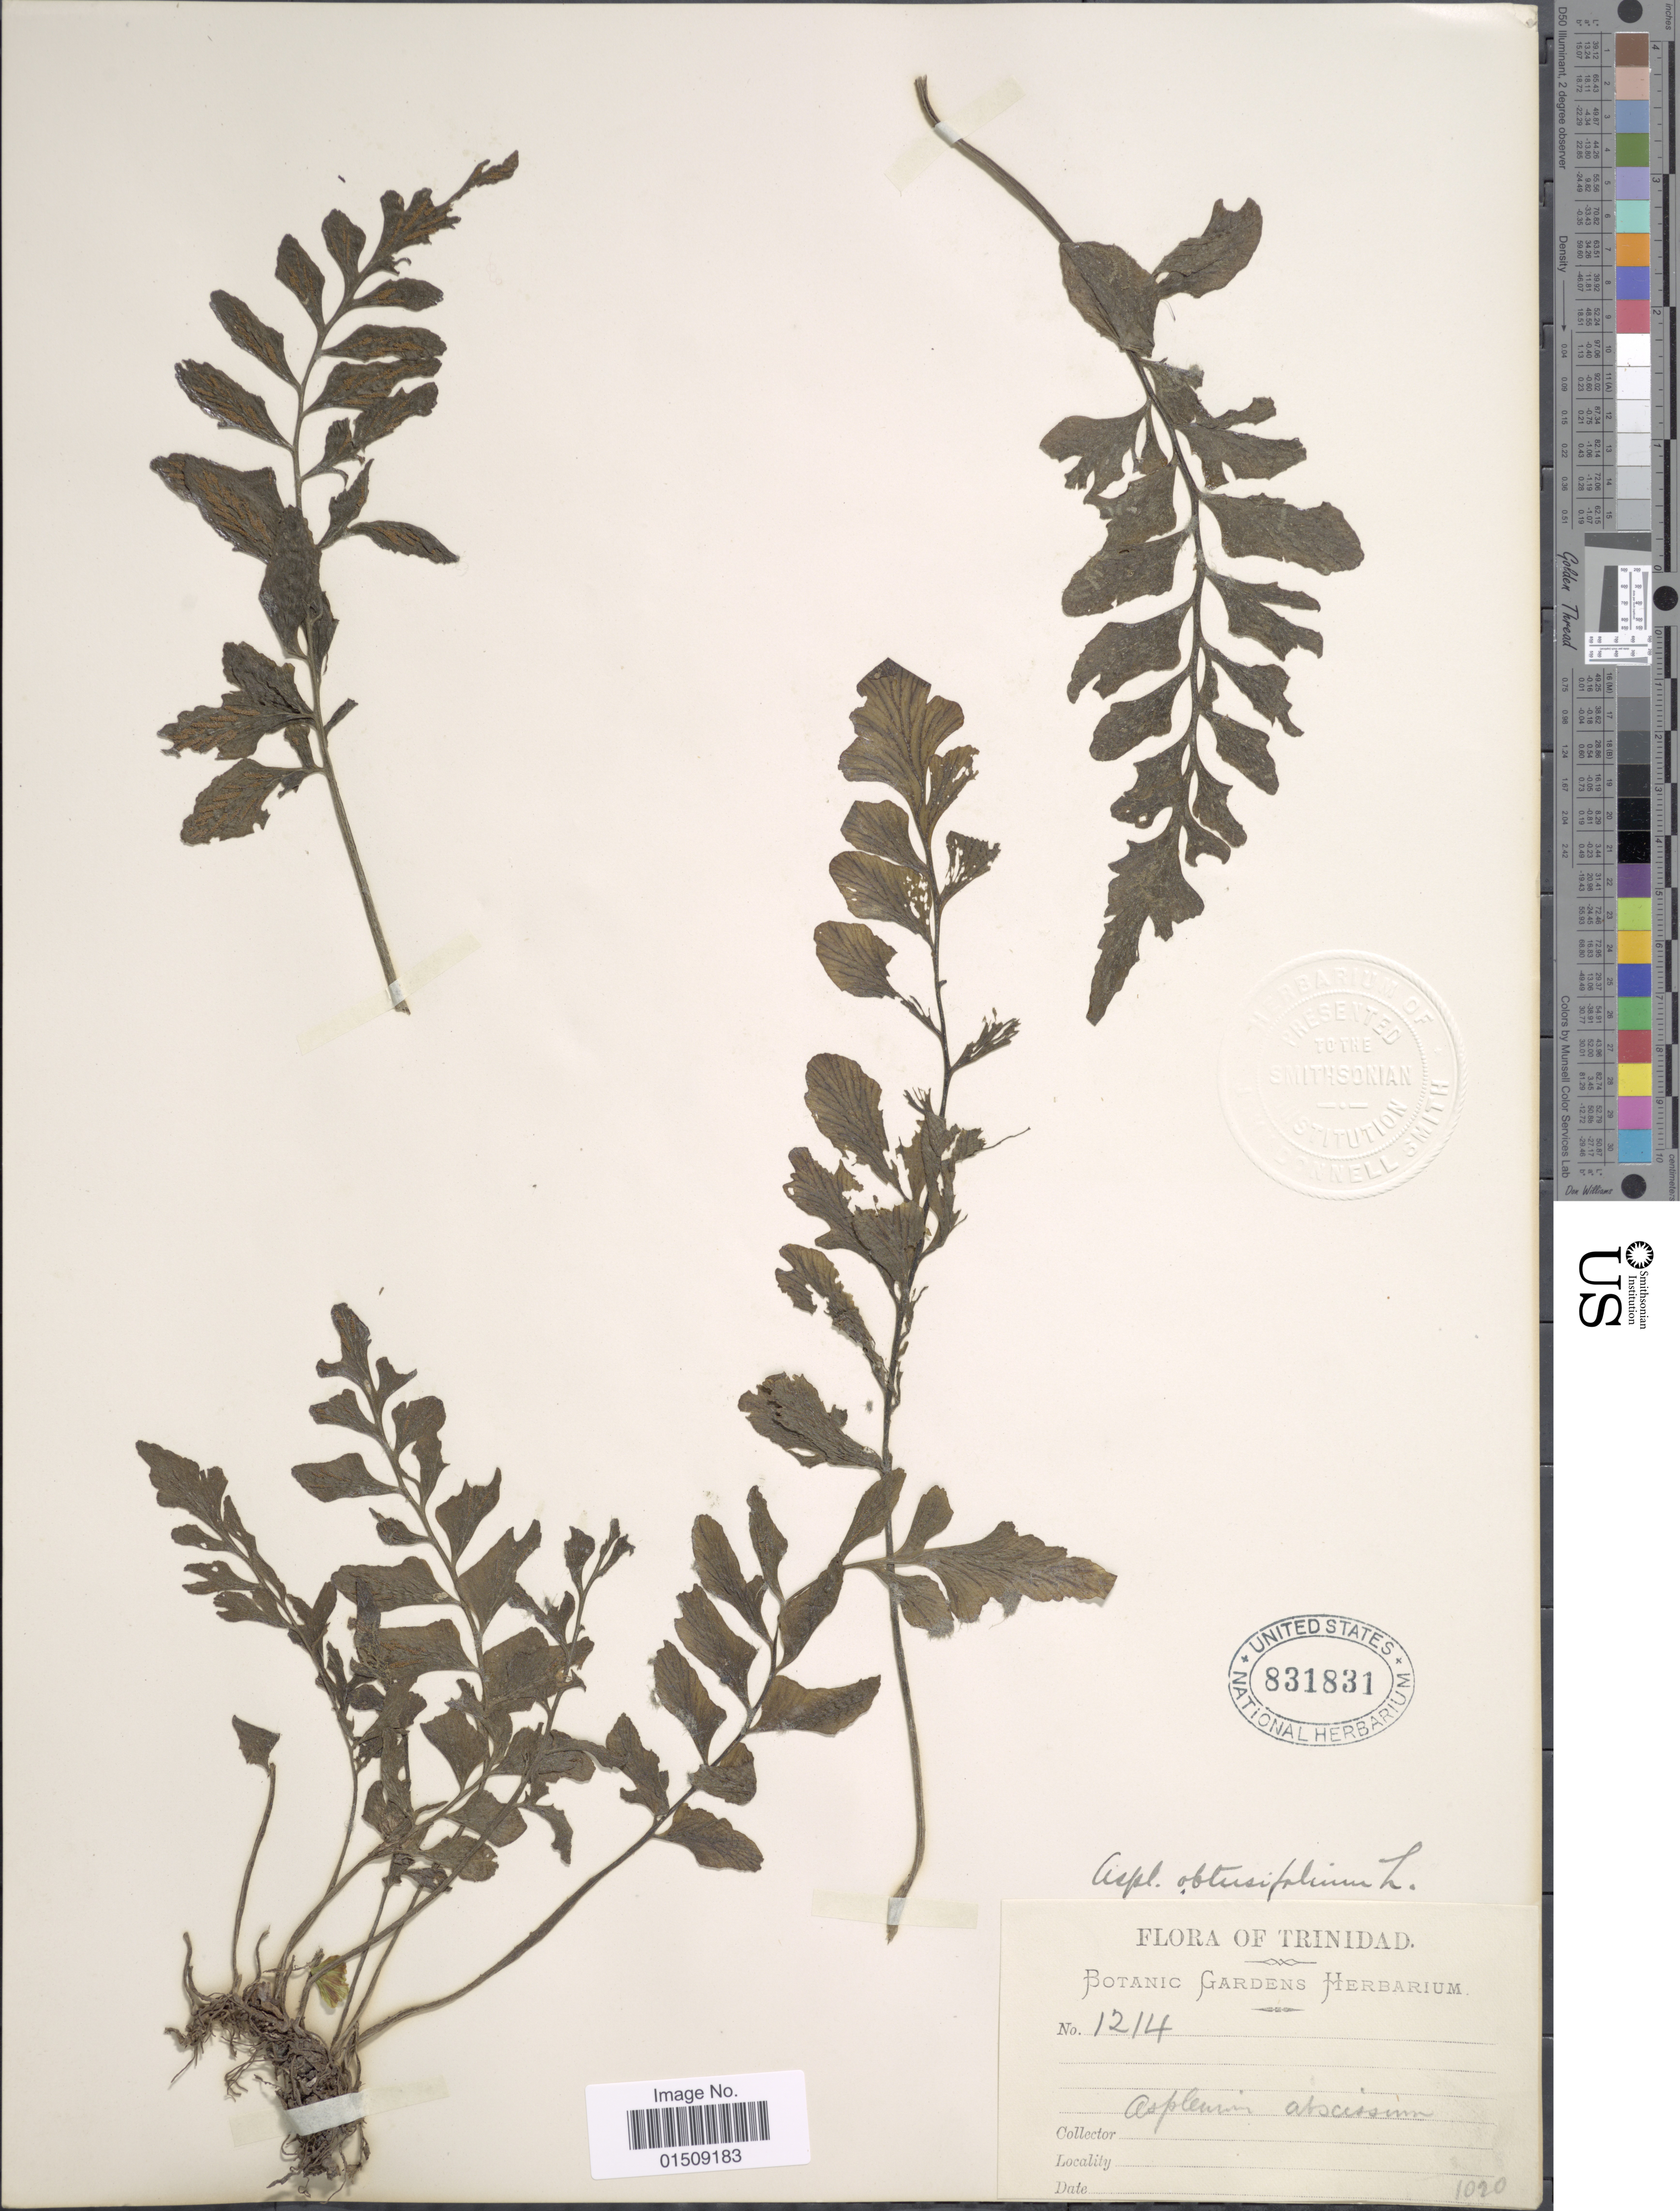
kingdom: Plantae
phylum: Tracheophyta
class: Polypodiopsida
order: Polypodiales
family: Aspleniaceae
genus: Asplenium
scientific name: Asplenium obtusifolium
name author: L.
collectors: Botanic Gardens Herbarium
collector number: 1214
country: Trinidad and Tobago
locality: Trinidad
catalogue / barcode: US 831831